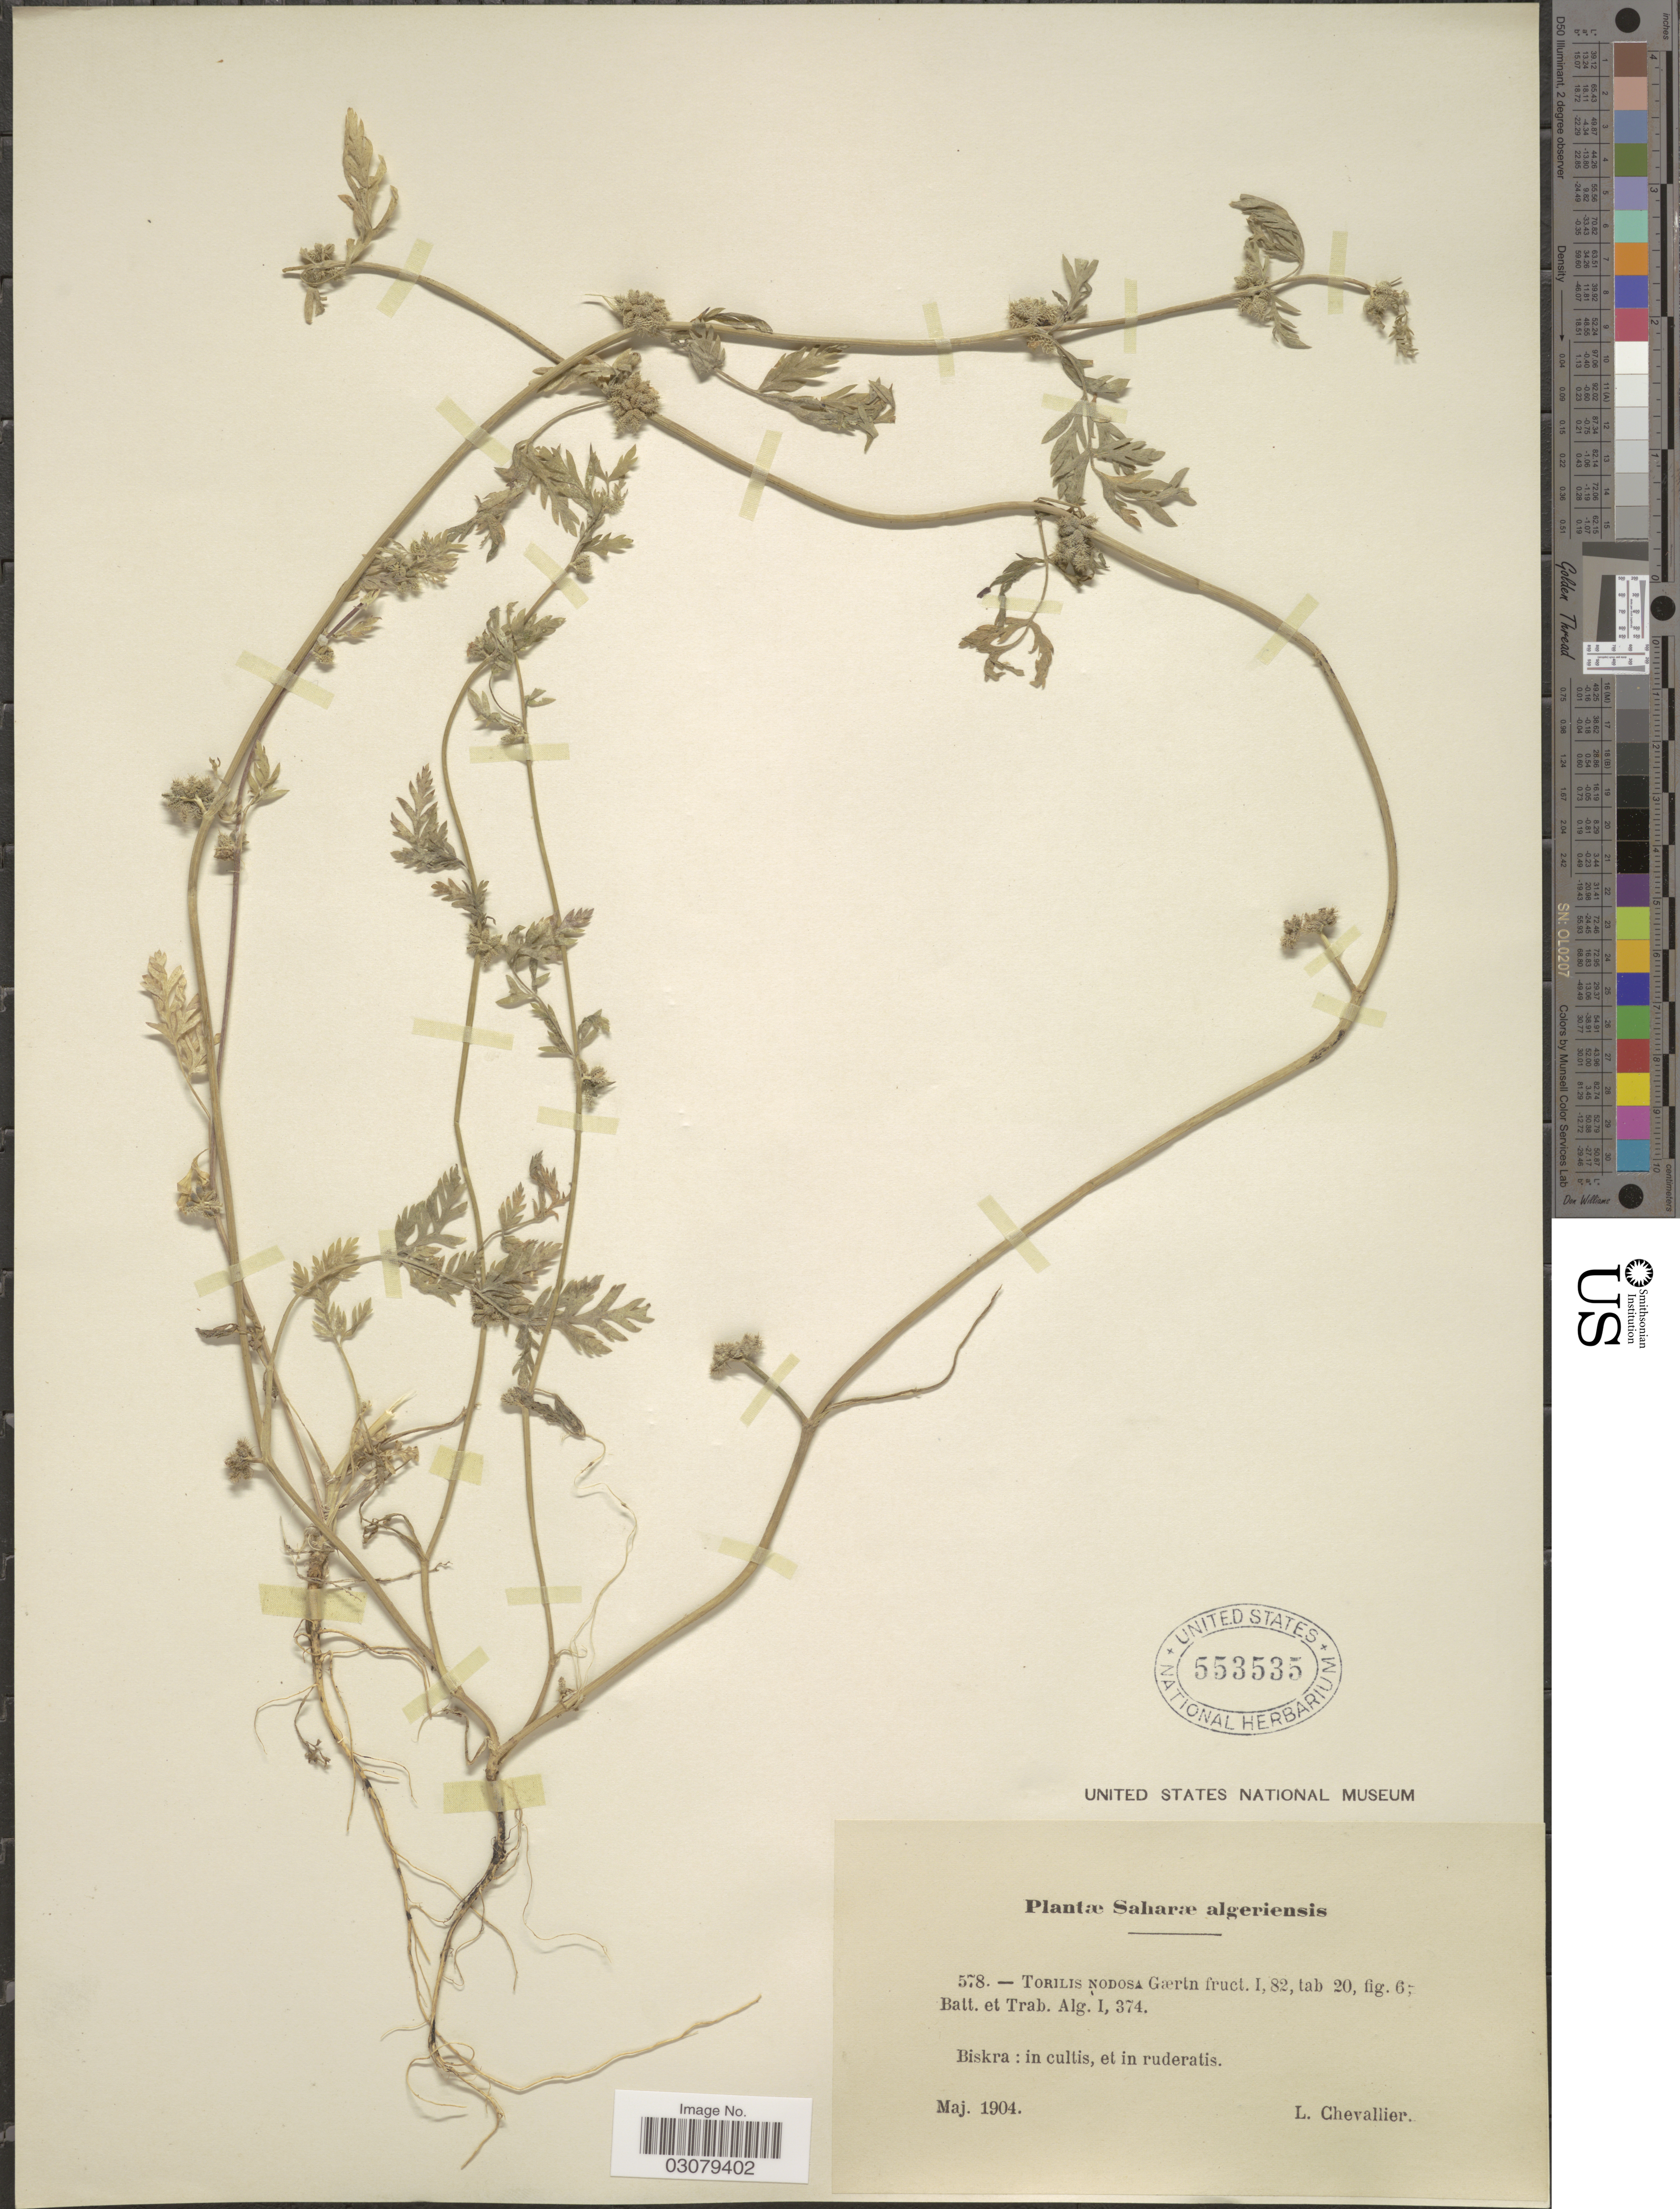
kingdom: Plantae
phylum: Tracheophyta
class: Magnoliopsida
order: Apiales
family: Apiaceae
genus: Torilis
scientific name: Torilis nodosa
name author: (L.) Gaertn.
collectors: L. Chevallier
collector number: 578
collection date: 1904-05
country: Algeria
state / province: Biskra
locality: Saharæ algriensis. Biskra: in cultis, et in ruderatis.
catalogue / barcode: US 553535